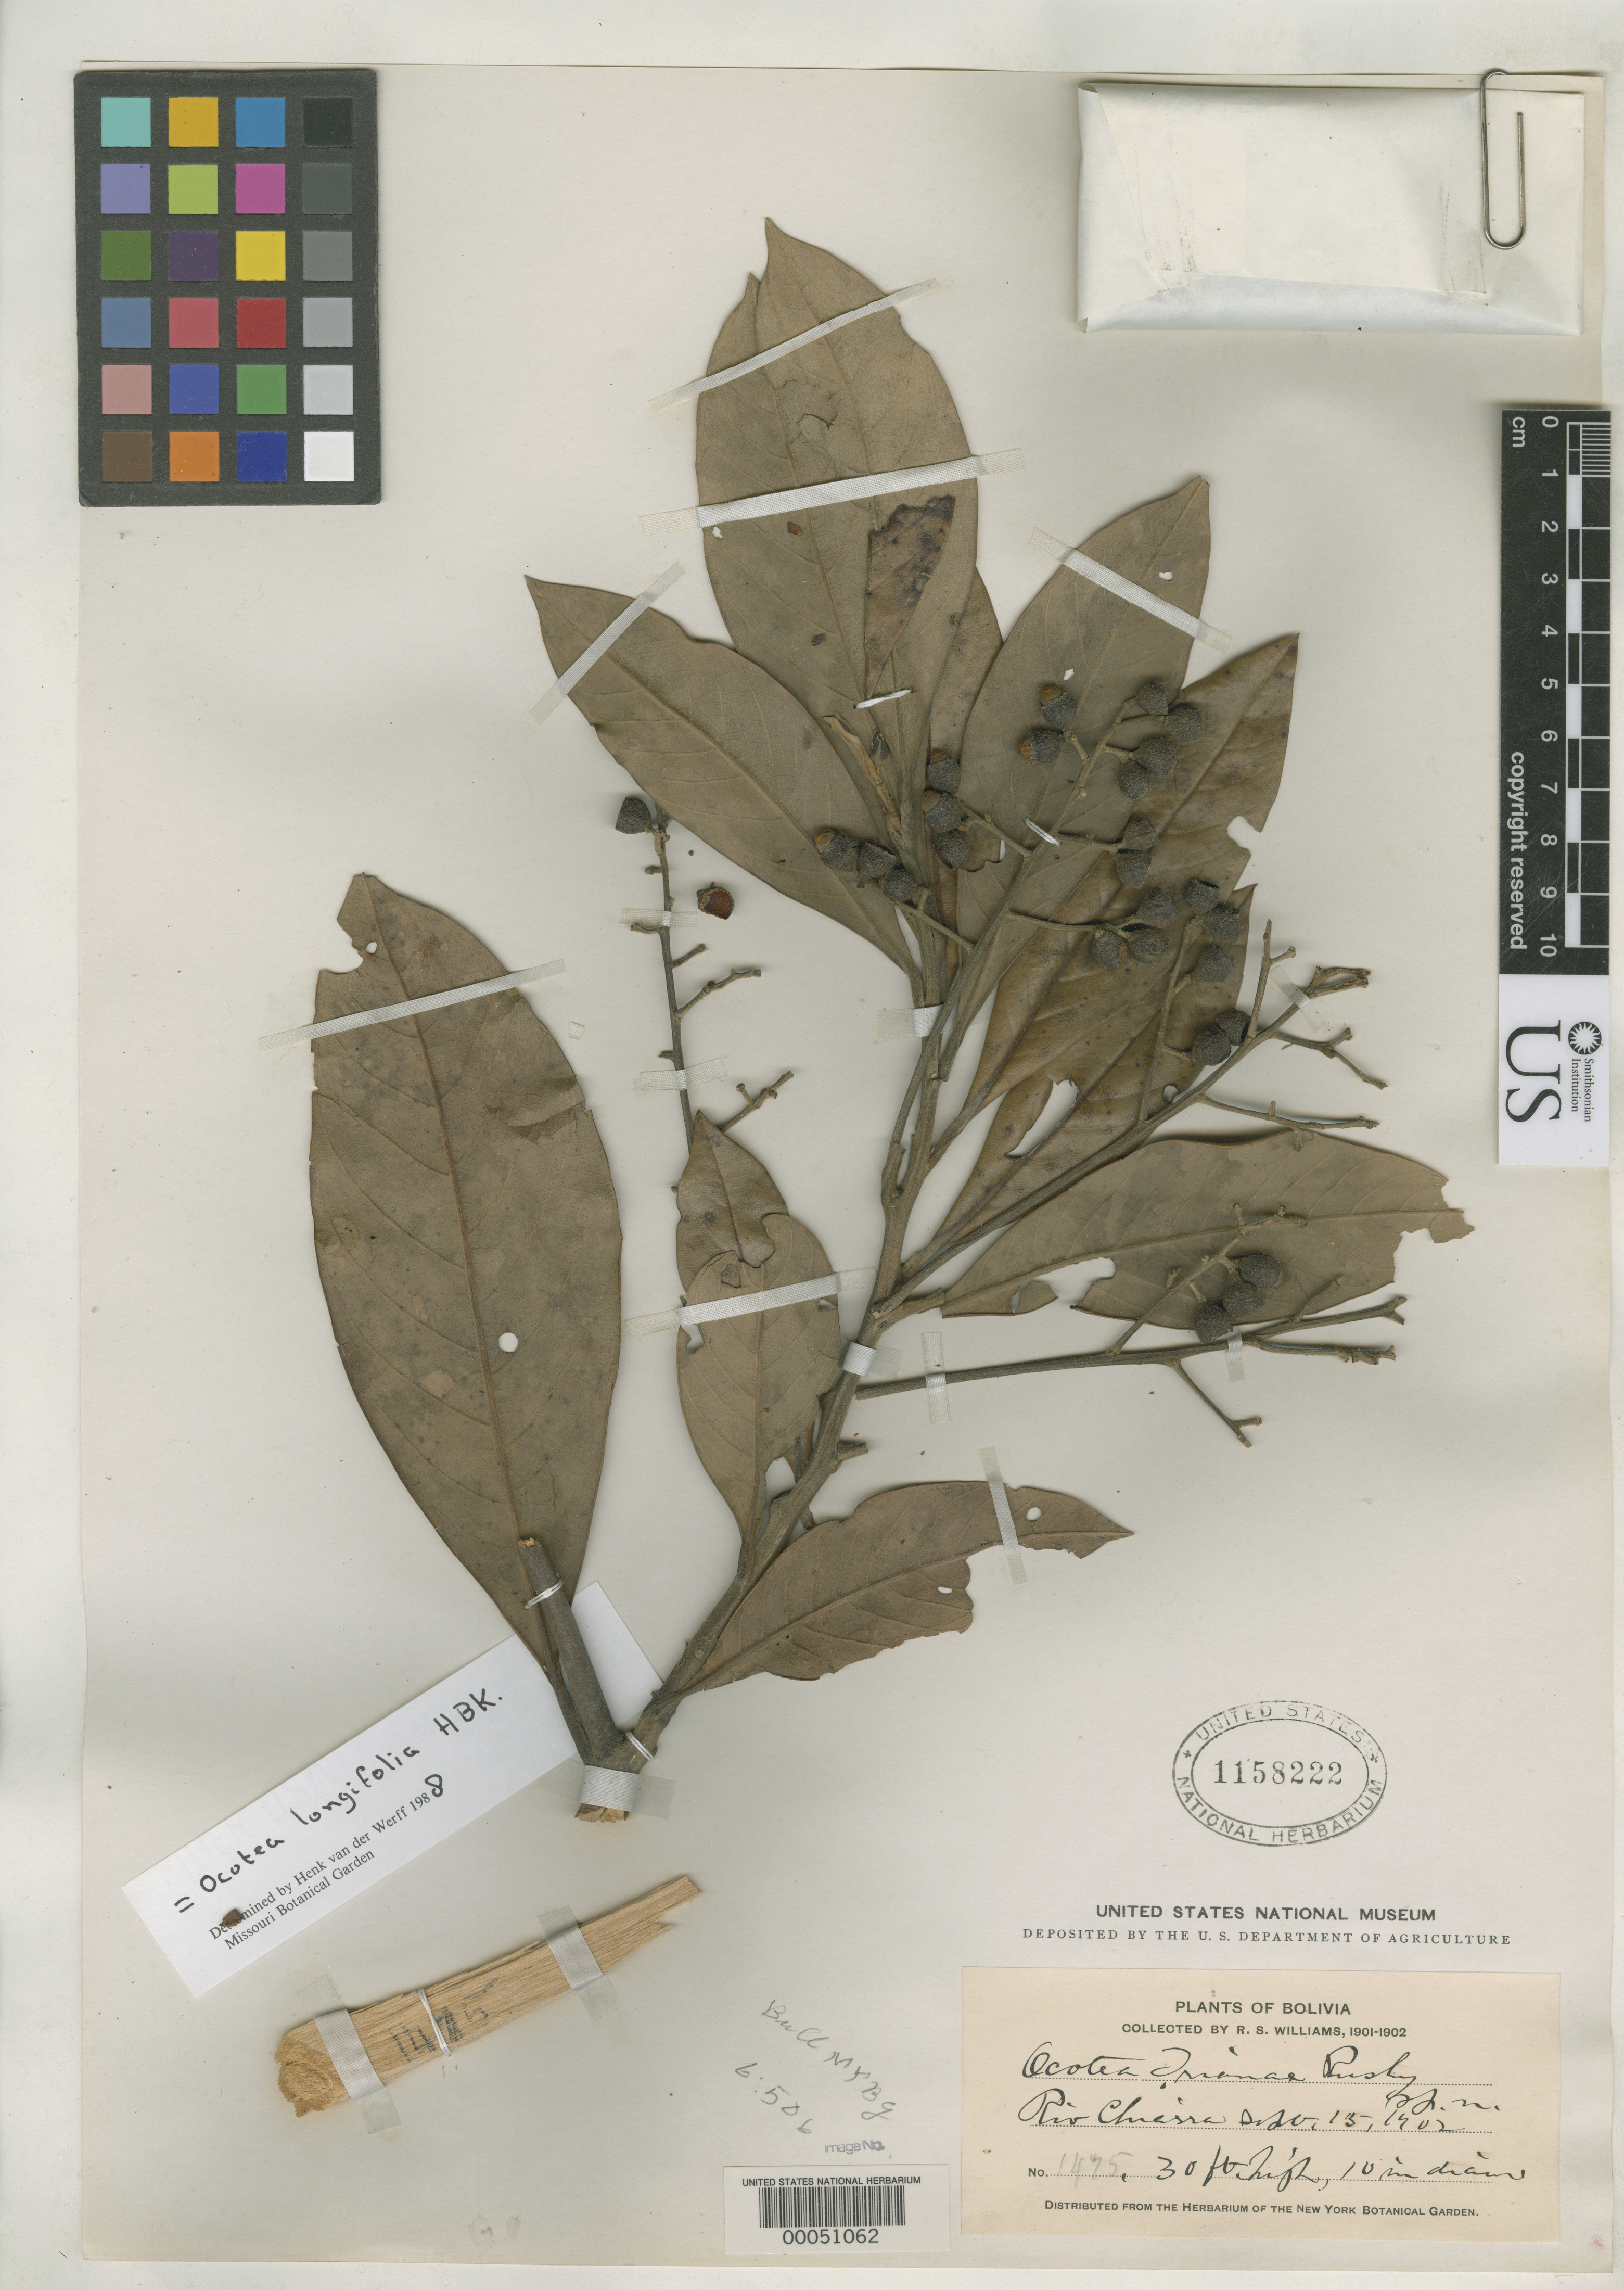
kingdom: Plantae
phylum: Tracheophyta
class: Magnoliopsida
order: Laurales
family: Lauraceae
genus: Ocotea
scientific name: Ocotea trianae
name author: Rusby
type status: Isotype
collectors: R. S. Williams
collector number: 1475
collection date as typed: Sep. 15, 1902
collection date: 1902-09-15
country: Bolivia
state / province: La Paz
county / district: Franz Tamayo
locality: Rio Chiarra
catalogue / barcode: US 1158222